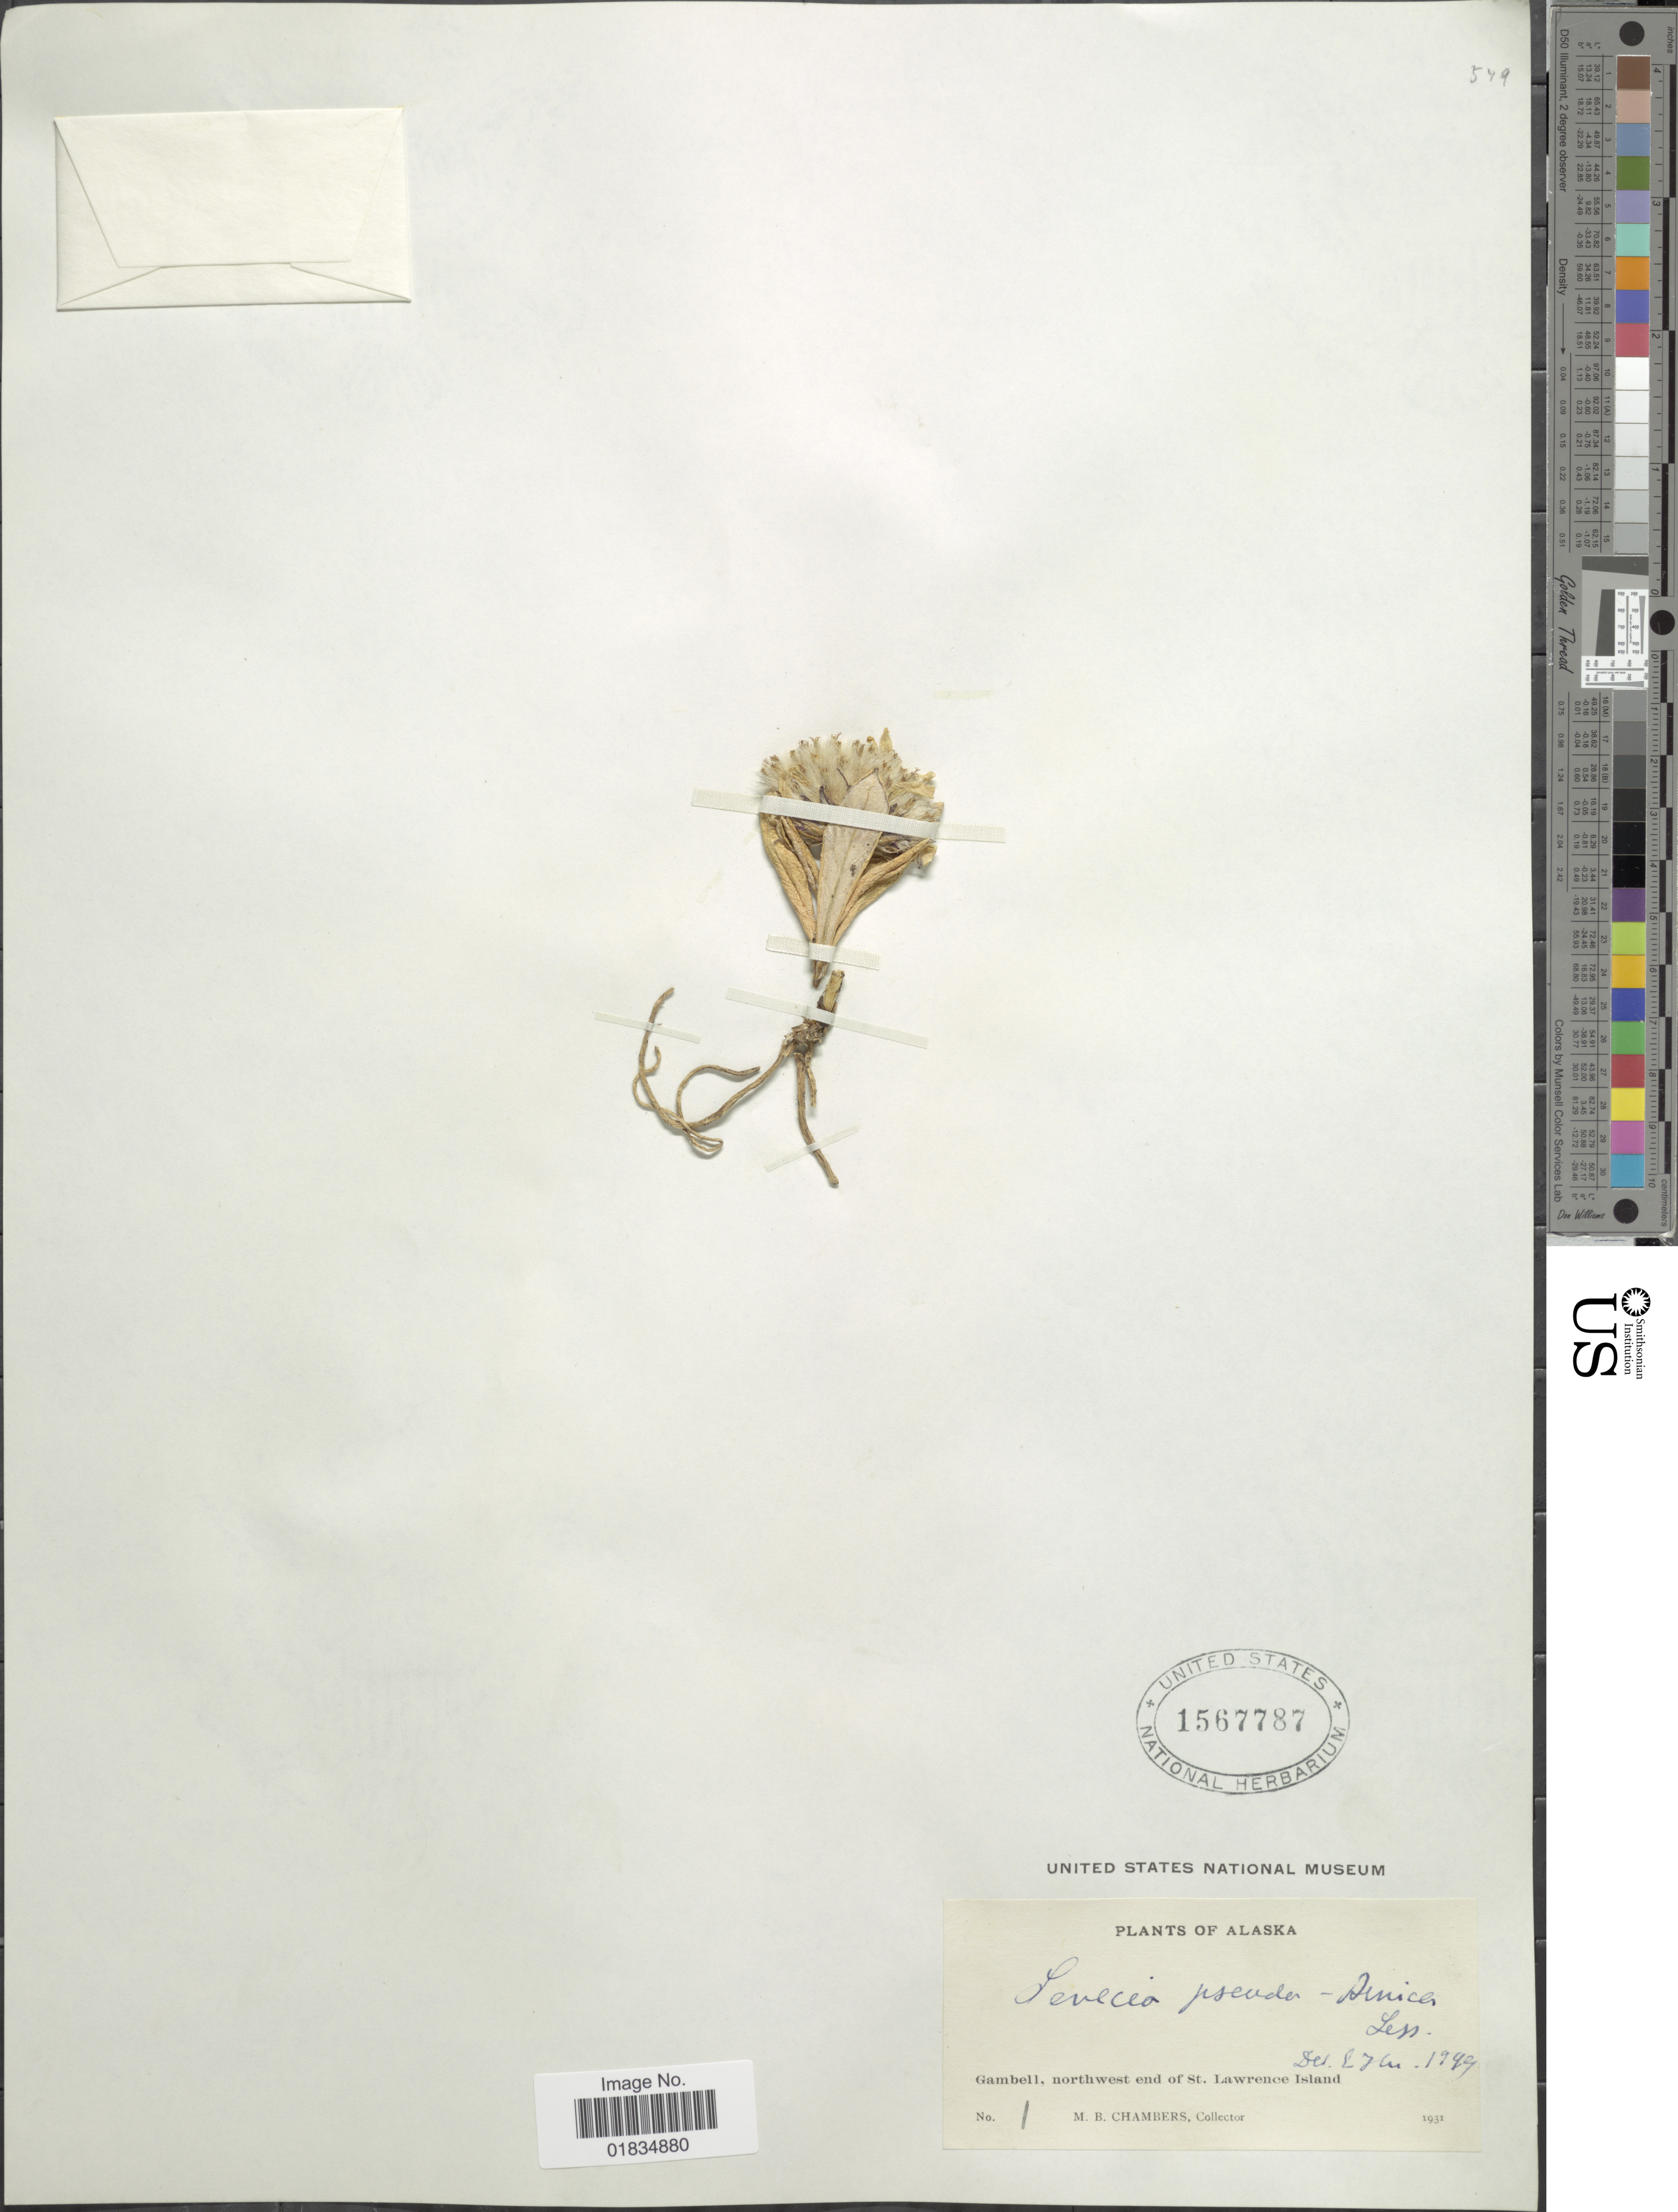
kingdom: Plantae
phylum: Tracheophyta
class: Magnoliopsida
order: Asterales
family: Asteraceae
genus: Senecio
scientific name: Senecio pseudoarnica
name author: Less.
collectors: M. Chambers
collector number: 1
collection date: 1931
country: United States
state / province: Alaska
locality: Gambell, northwest end of St. Lawrence Island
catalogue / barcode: US 1567787